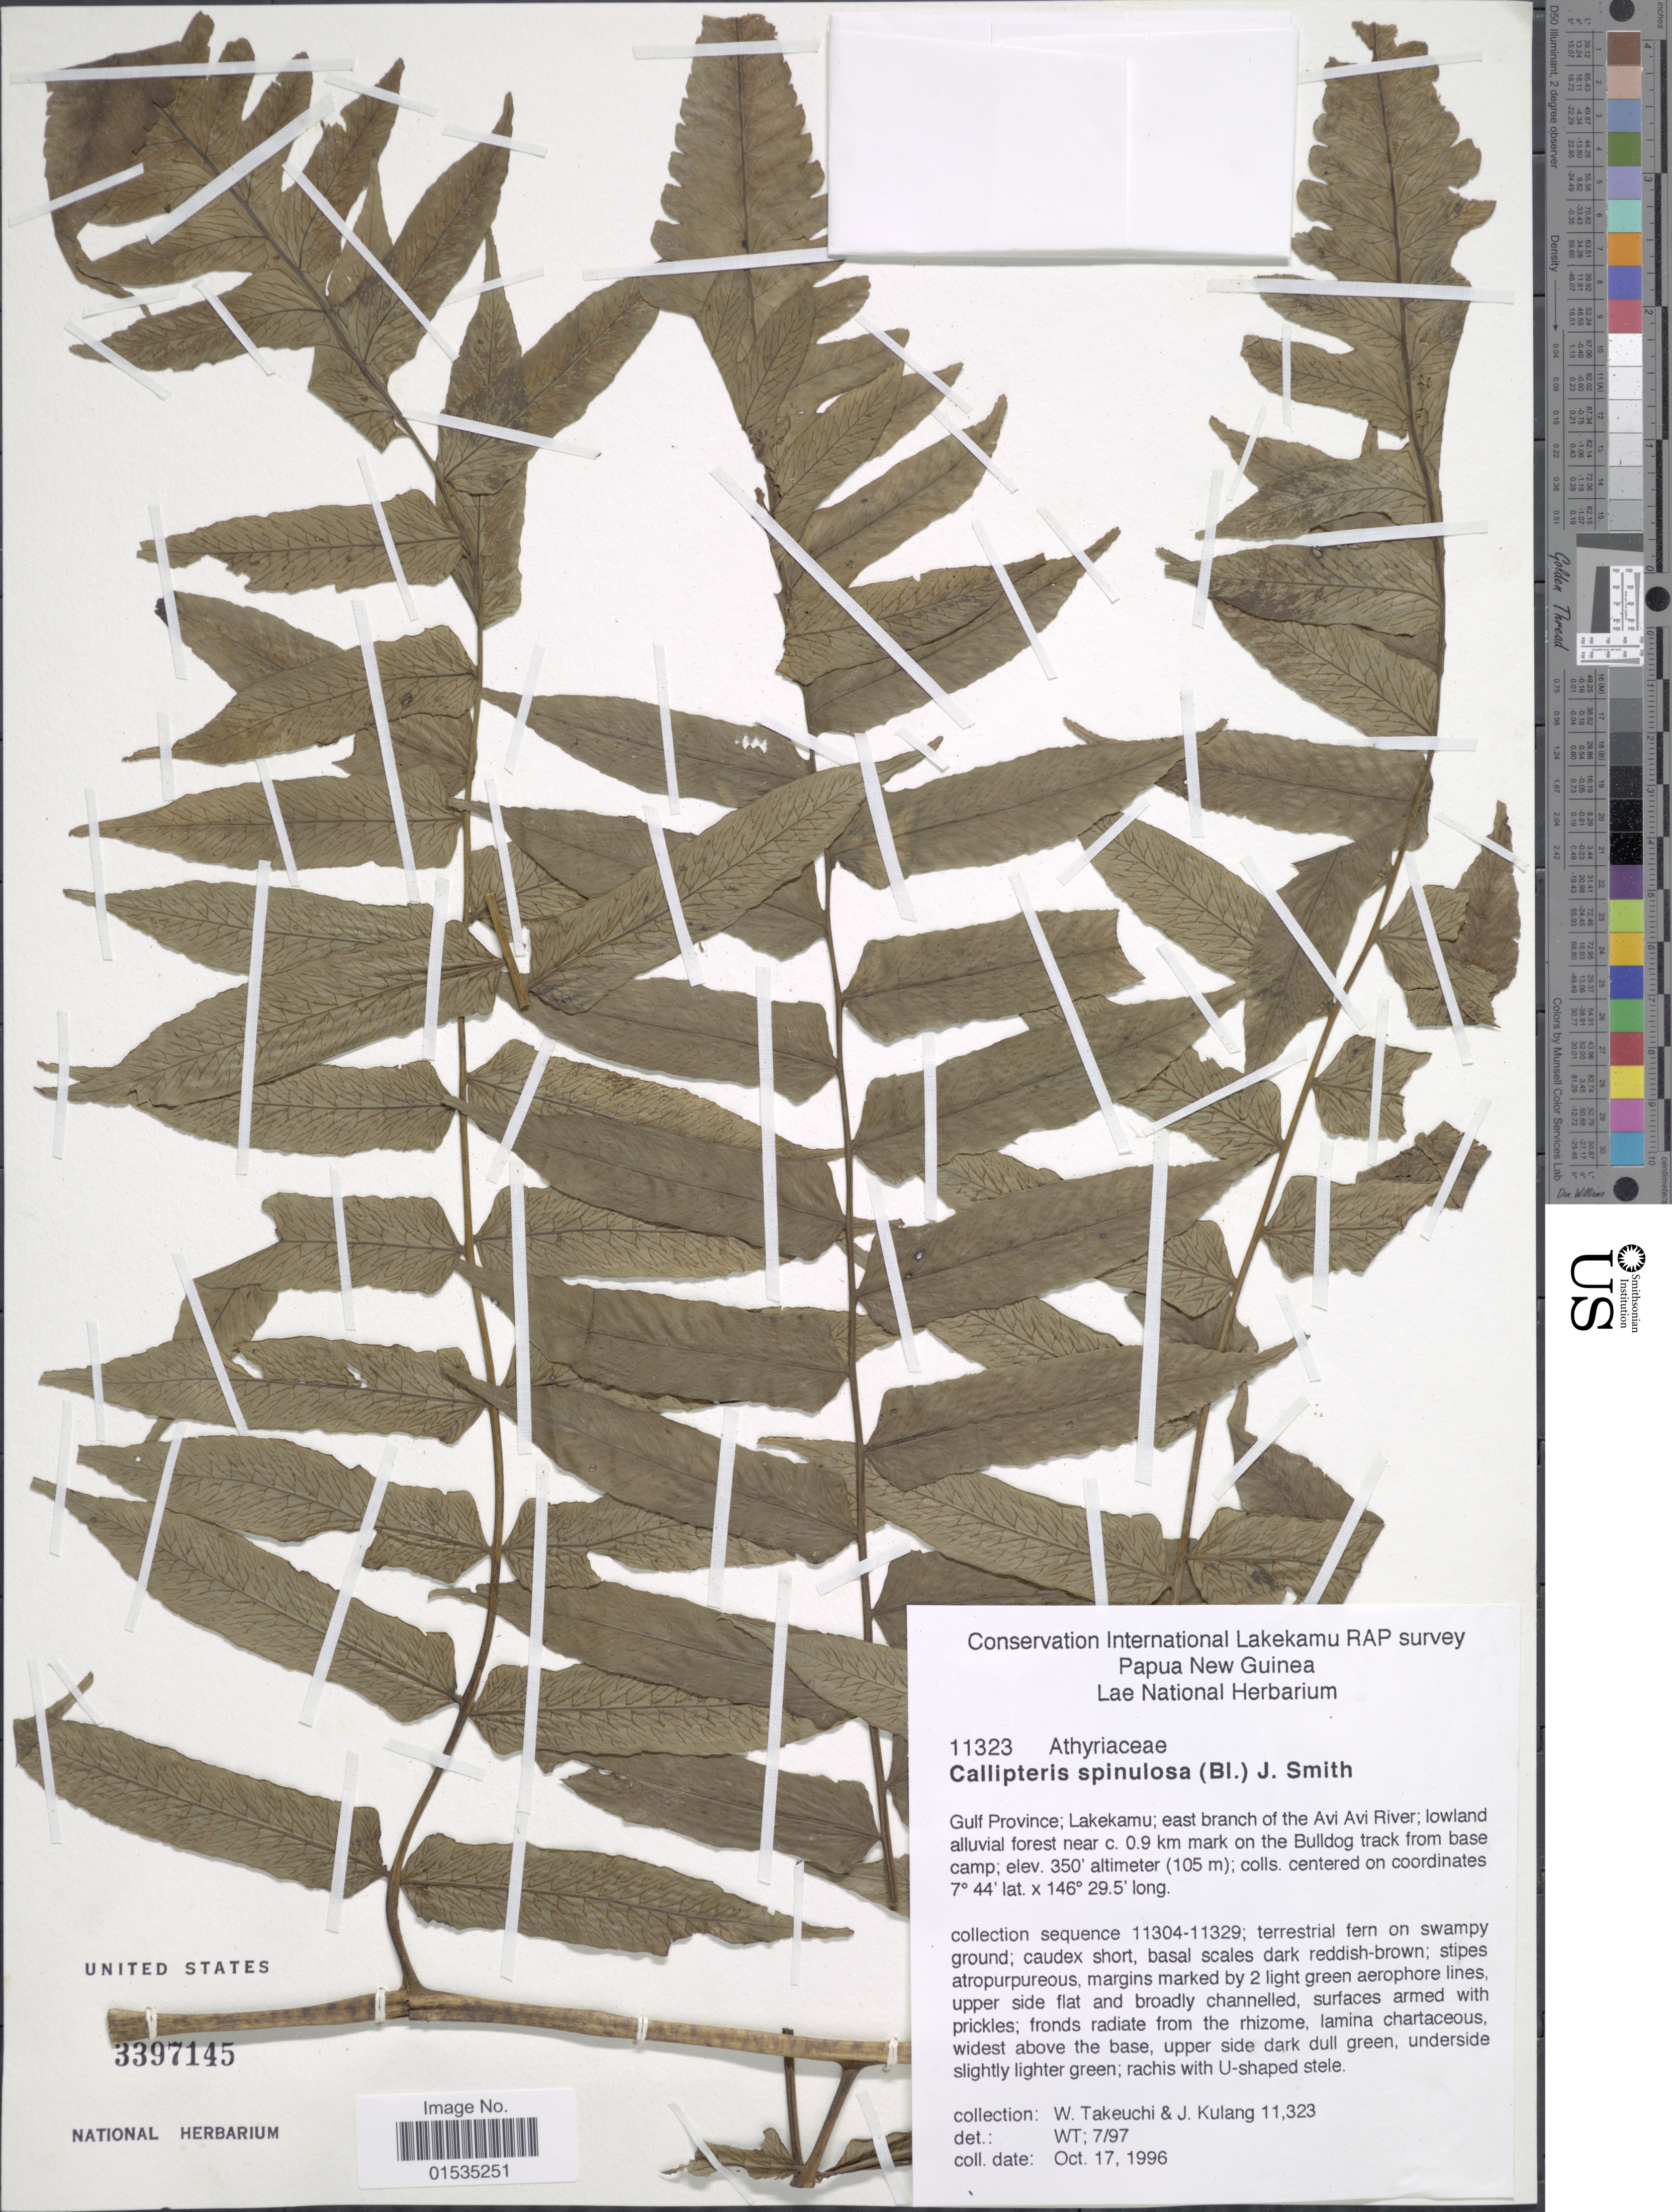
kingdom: Plantae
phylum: Tracheophyta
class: Polypodiopsida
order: Polypodiales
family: Athyriaceae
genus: Diplazium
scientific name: Diplazium spinulosum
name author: Blume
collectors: W. Takeuchi & J. Kulang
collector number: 11323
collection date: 1996-10-17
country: Papua New Guinea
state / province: Gulf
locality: Lakekamu; east branch of the Avi Avi River; lowland alluvial forest near c. 0.9 km mark on the bulldog track from base camp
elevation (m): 105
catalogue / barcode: US 3397145